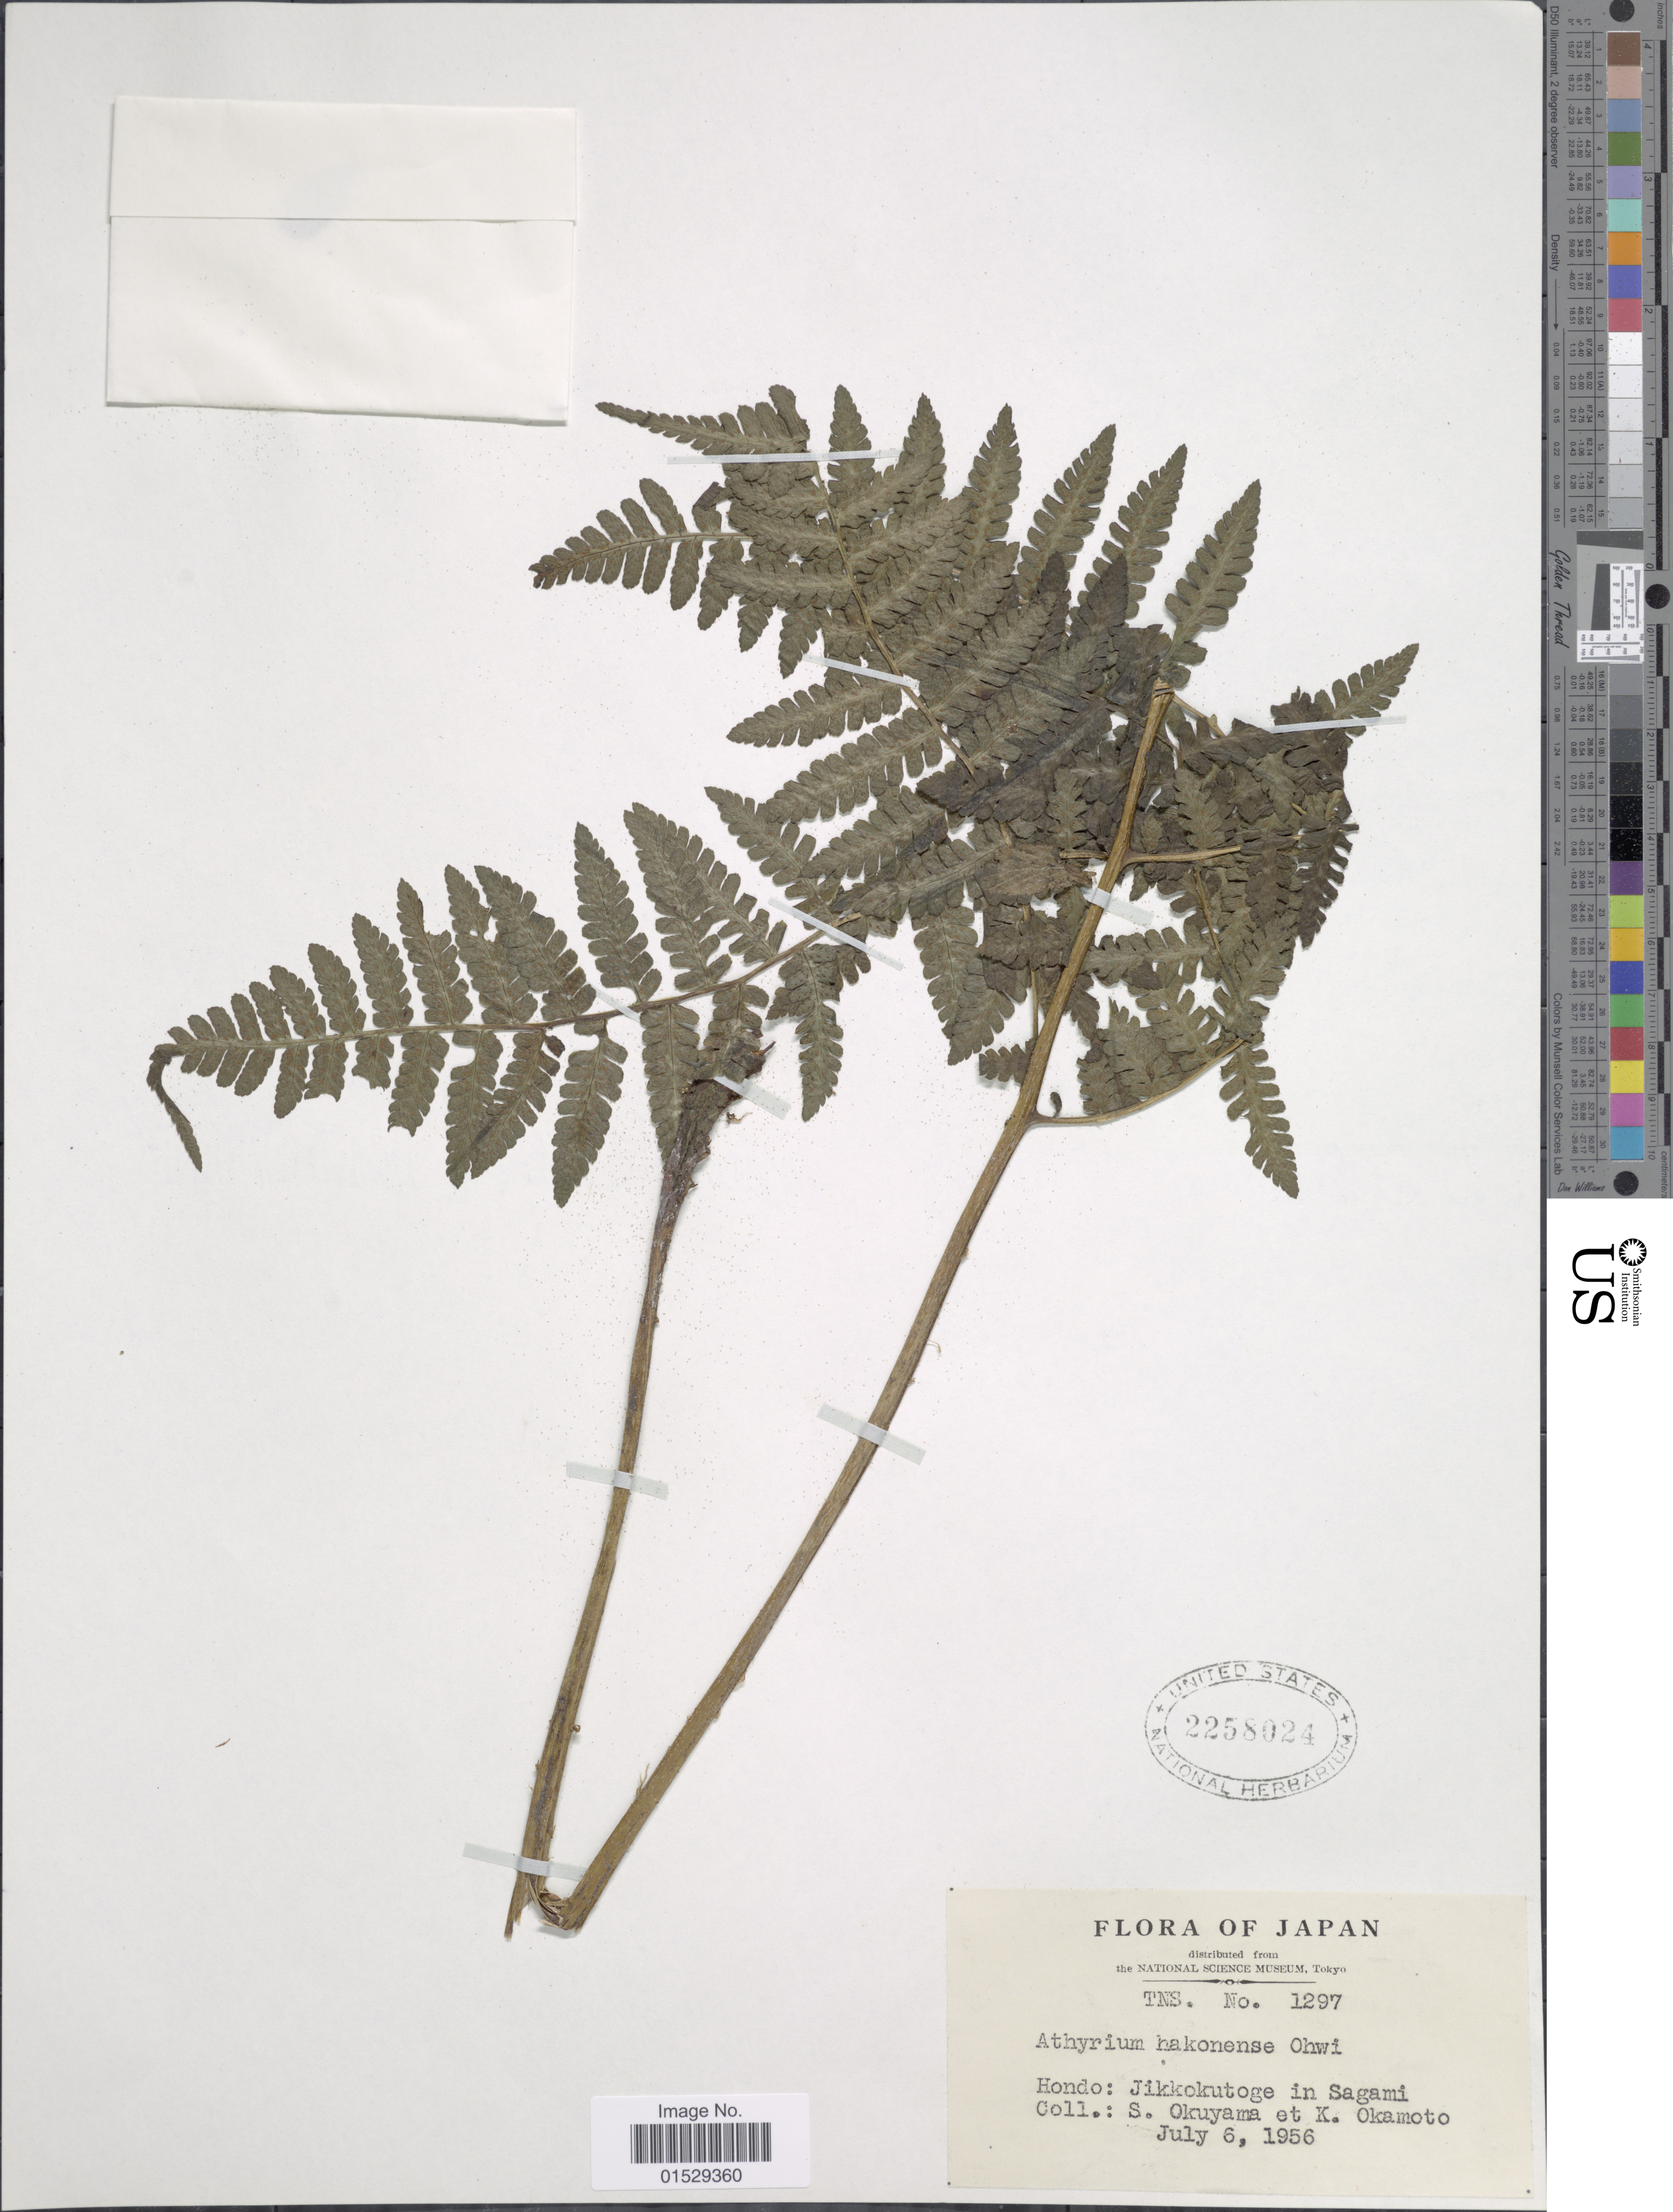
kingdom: Plantae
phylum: Tracheophyta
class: Polypodiopsida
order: Polypodiales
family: Athyriaceae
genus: Cornopteris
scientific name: Cornopteris hakonensis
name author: (Makino)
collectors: S. Okuyama & K. Okamoto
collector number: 1297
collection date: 1956-07-06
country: Japan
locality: Hondo; Jikkokutoge in Sagami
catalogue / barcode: US 2258024